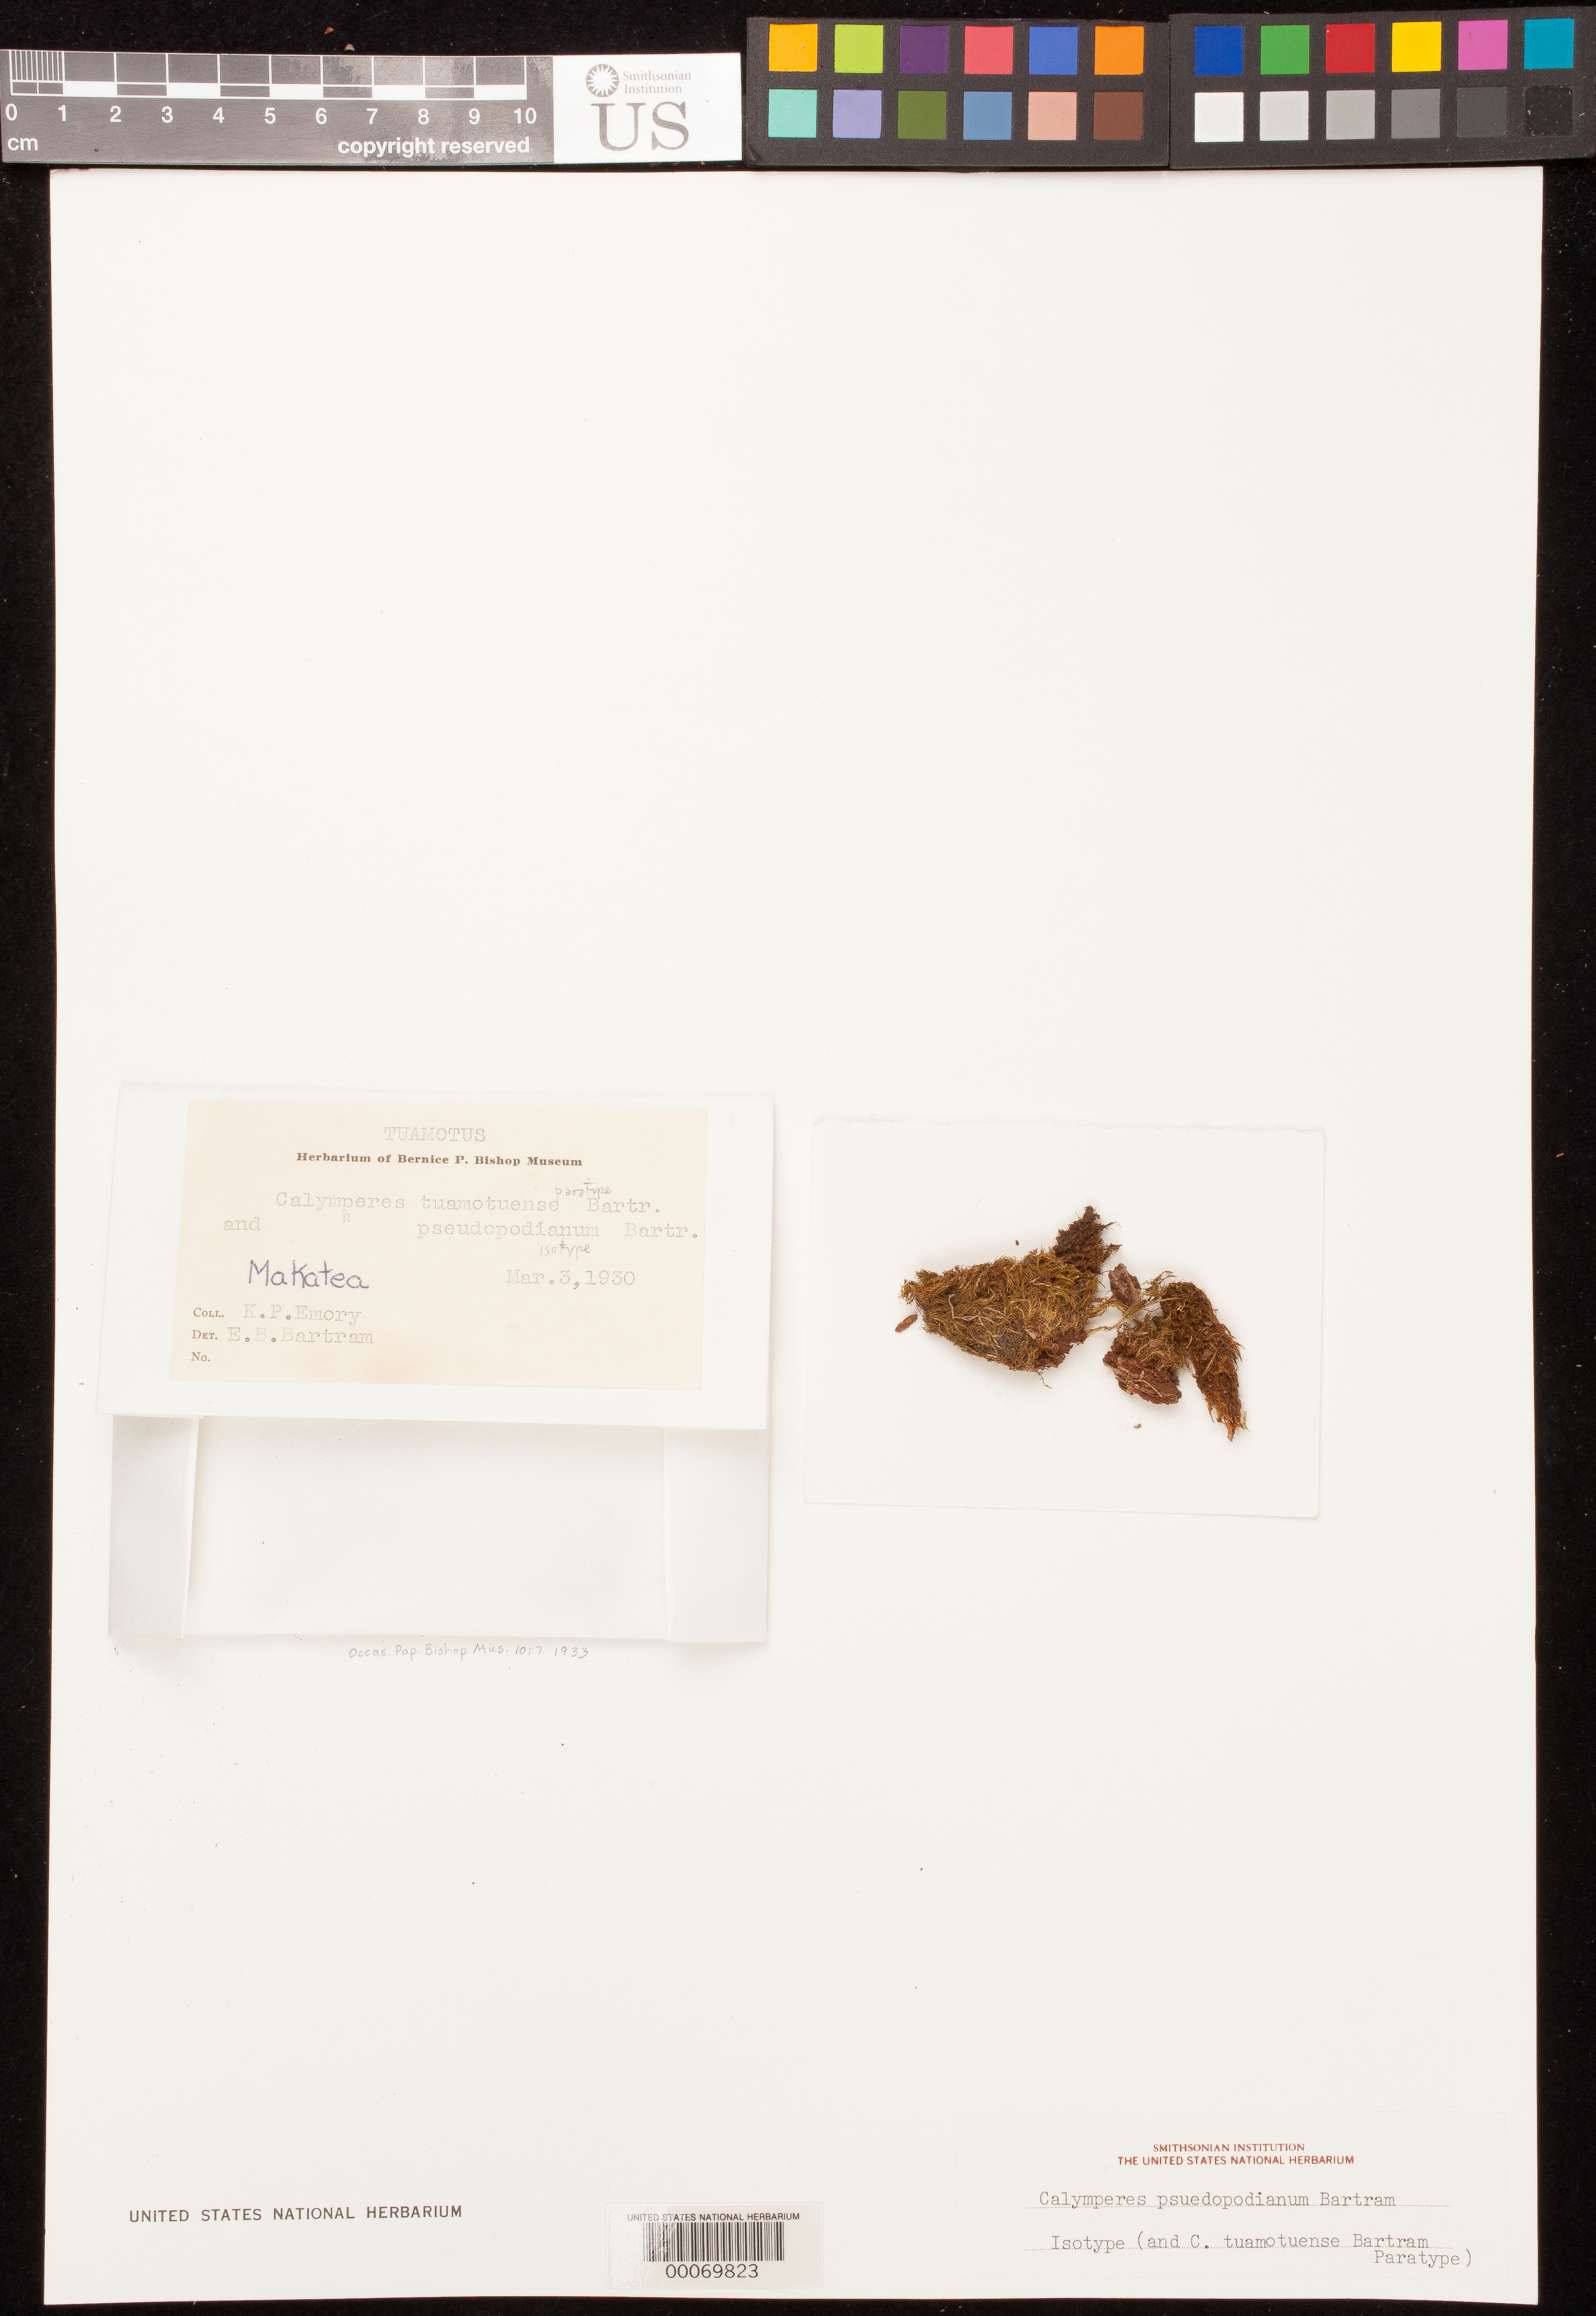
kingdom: Plantae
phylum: Bryophyta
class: Bryopsida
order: Dicranales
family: Calymperaceae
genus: Calymperes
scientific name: Calymperes pseudopodianum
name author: E.B. Bartram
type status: Isotype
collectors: K. Emory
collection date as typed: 03 Mar 1930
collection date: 1930-03-03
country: French Polynesia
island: Makatea [Aurora]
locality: Makatea. [Tuamotu Archipelago]